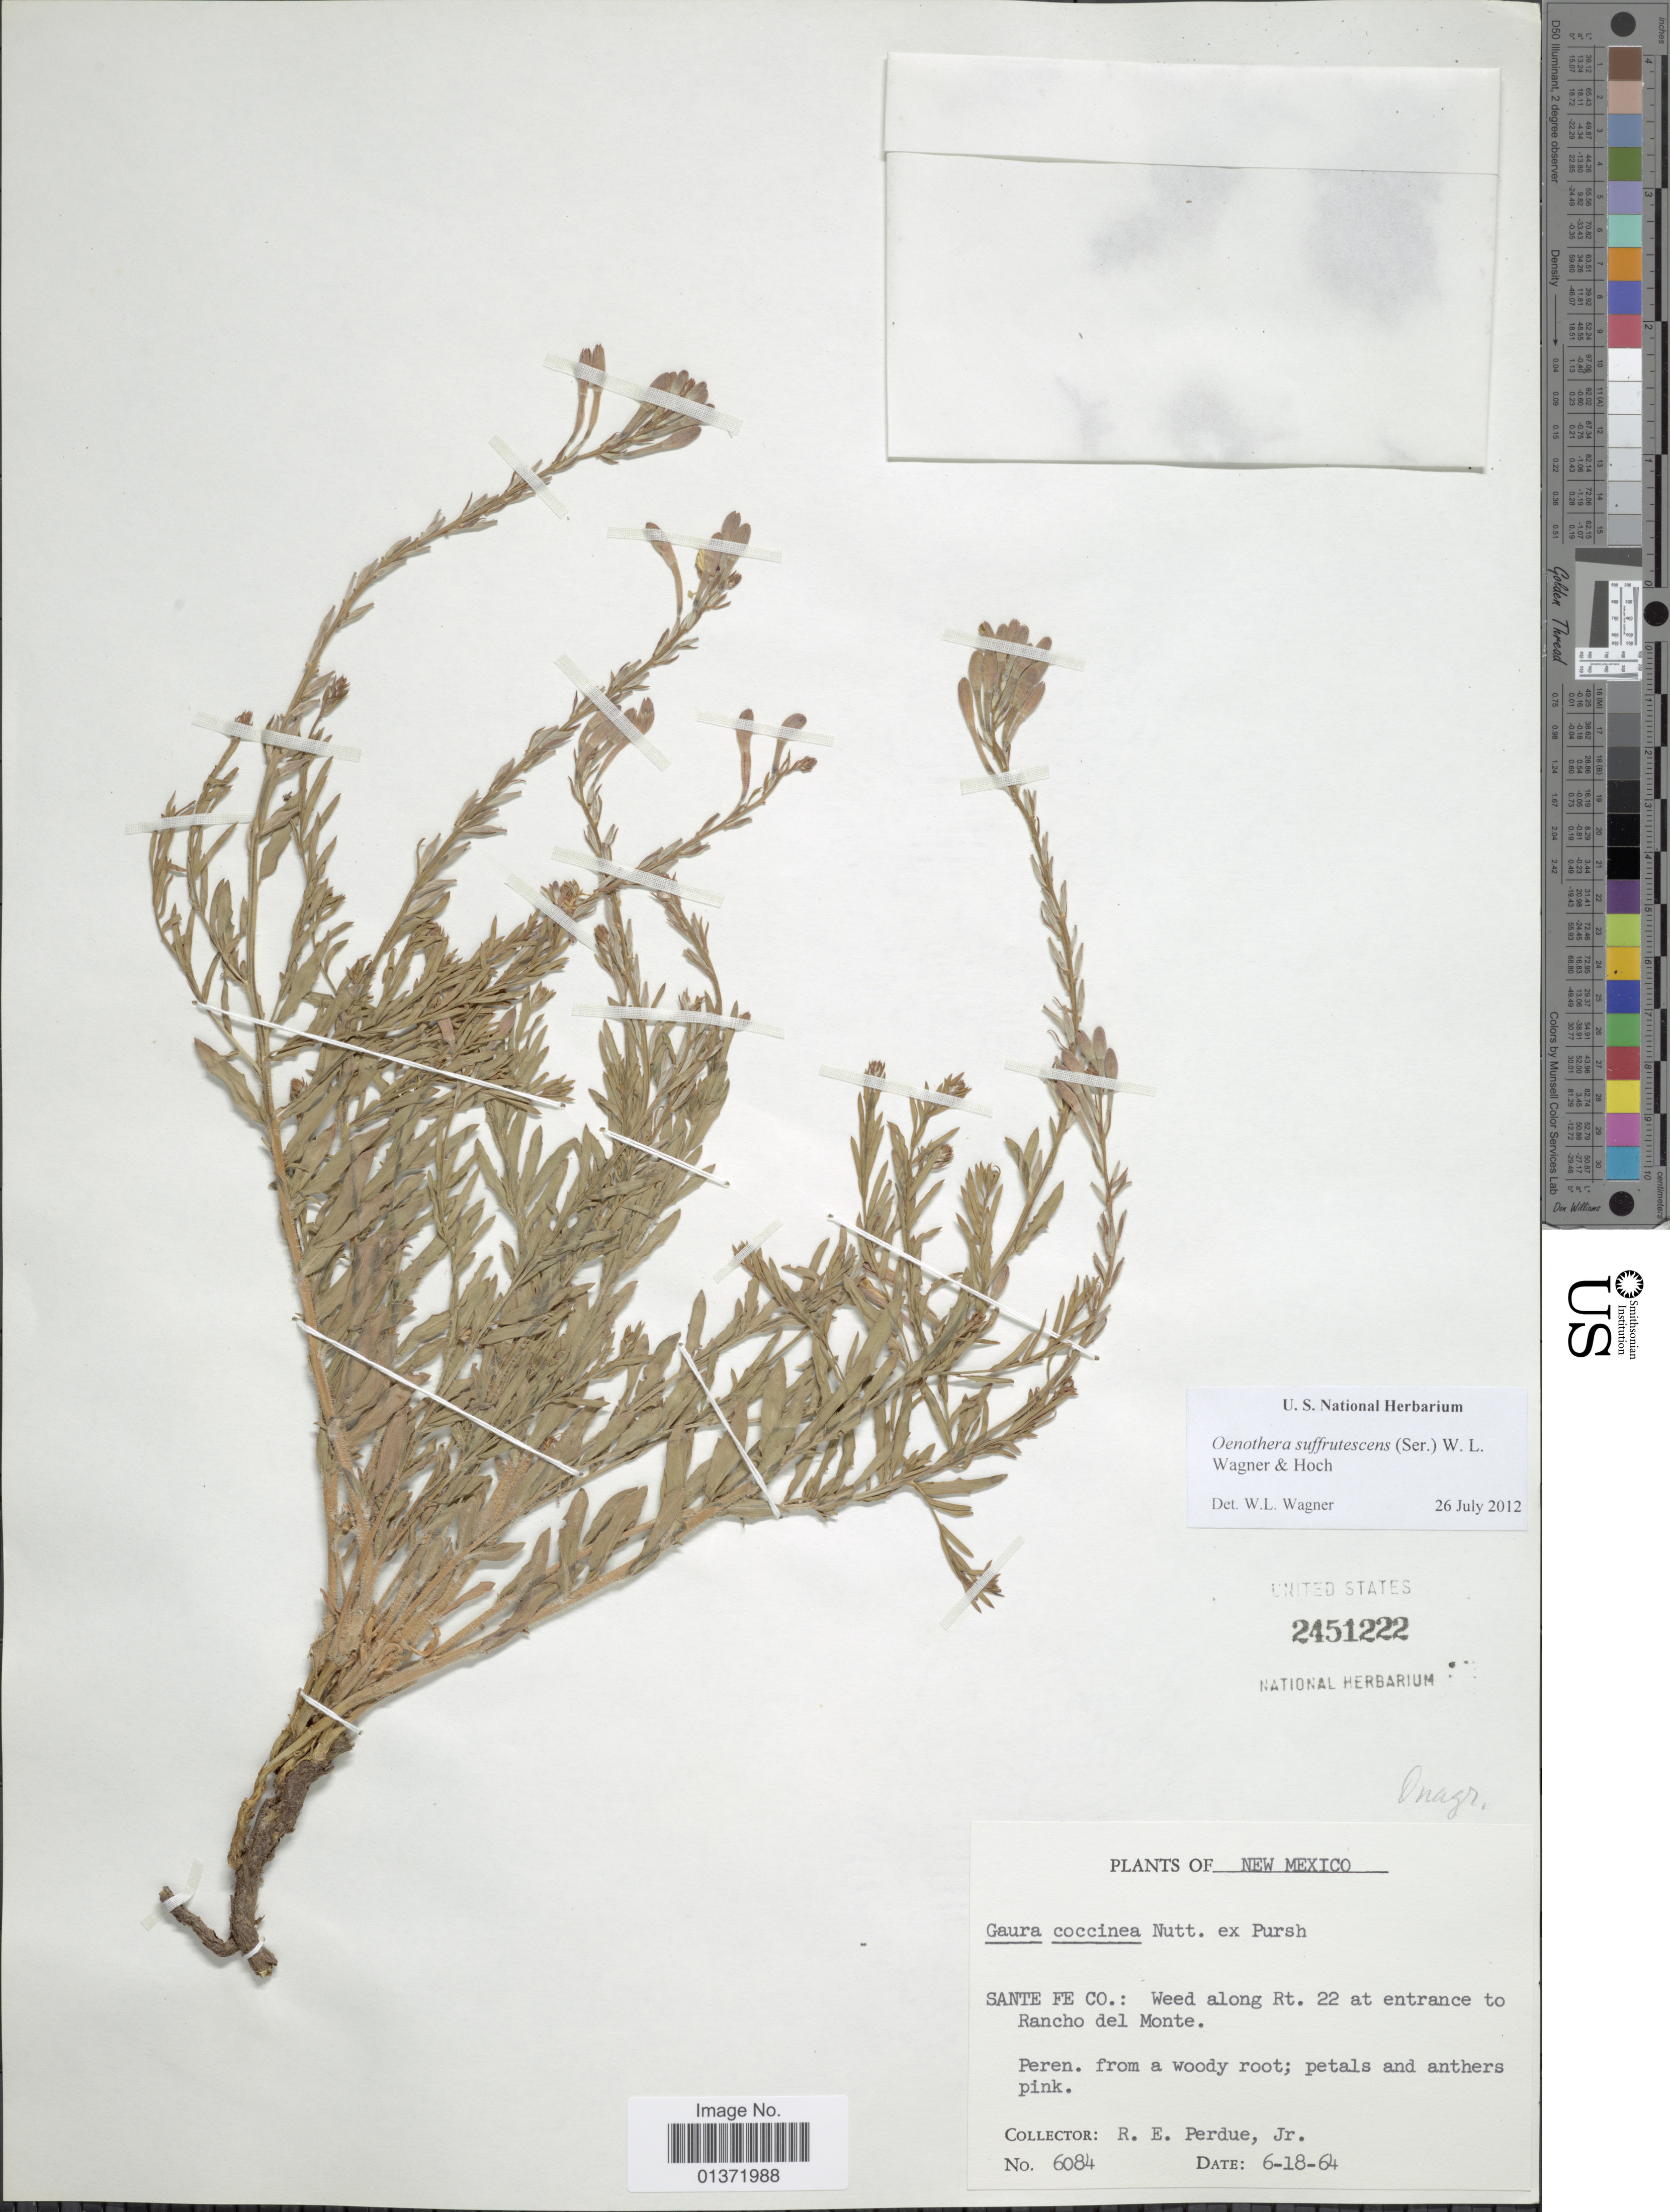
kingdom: Plantae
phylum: Tracheophyta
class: Magnoliopsida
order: Myrtales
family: Onagraceae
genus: Oenothera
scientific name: Oenothera suffrutescens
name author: (Ser.) W.L. Wagner & Hoch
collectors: R. E. Perdue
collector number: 6084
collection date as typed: Transcribed d/m/y: 18/6/64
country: United States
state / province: New Mexico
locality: Sante Fe Co: weed along Rt. 22 at entrance to Rancho del Monte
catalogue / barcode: US 2451222